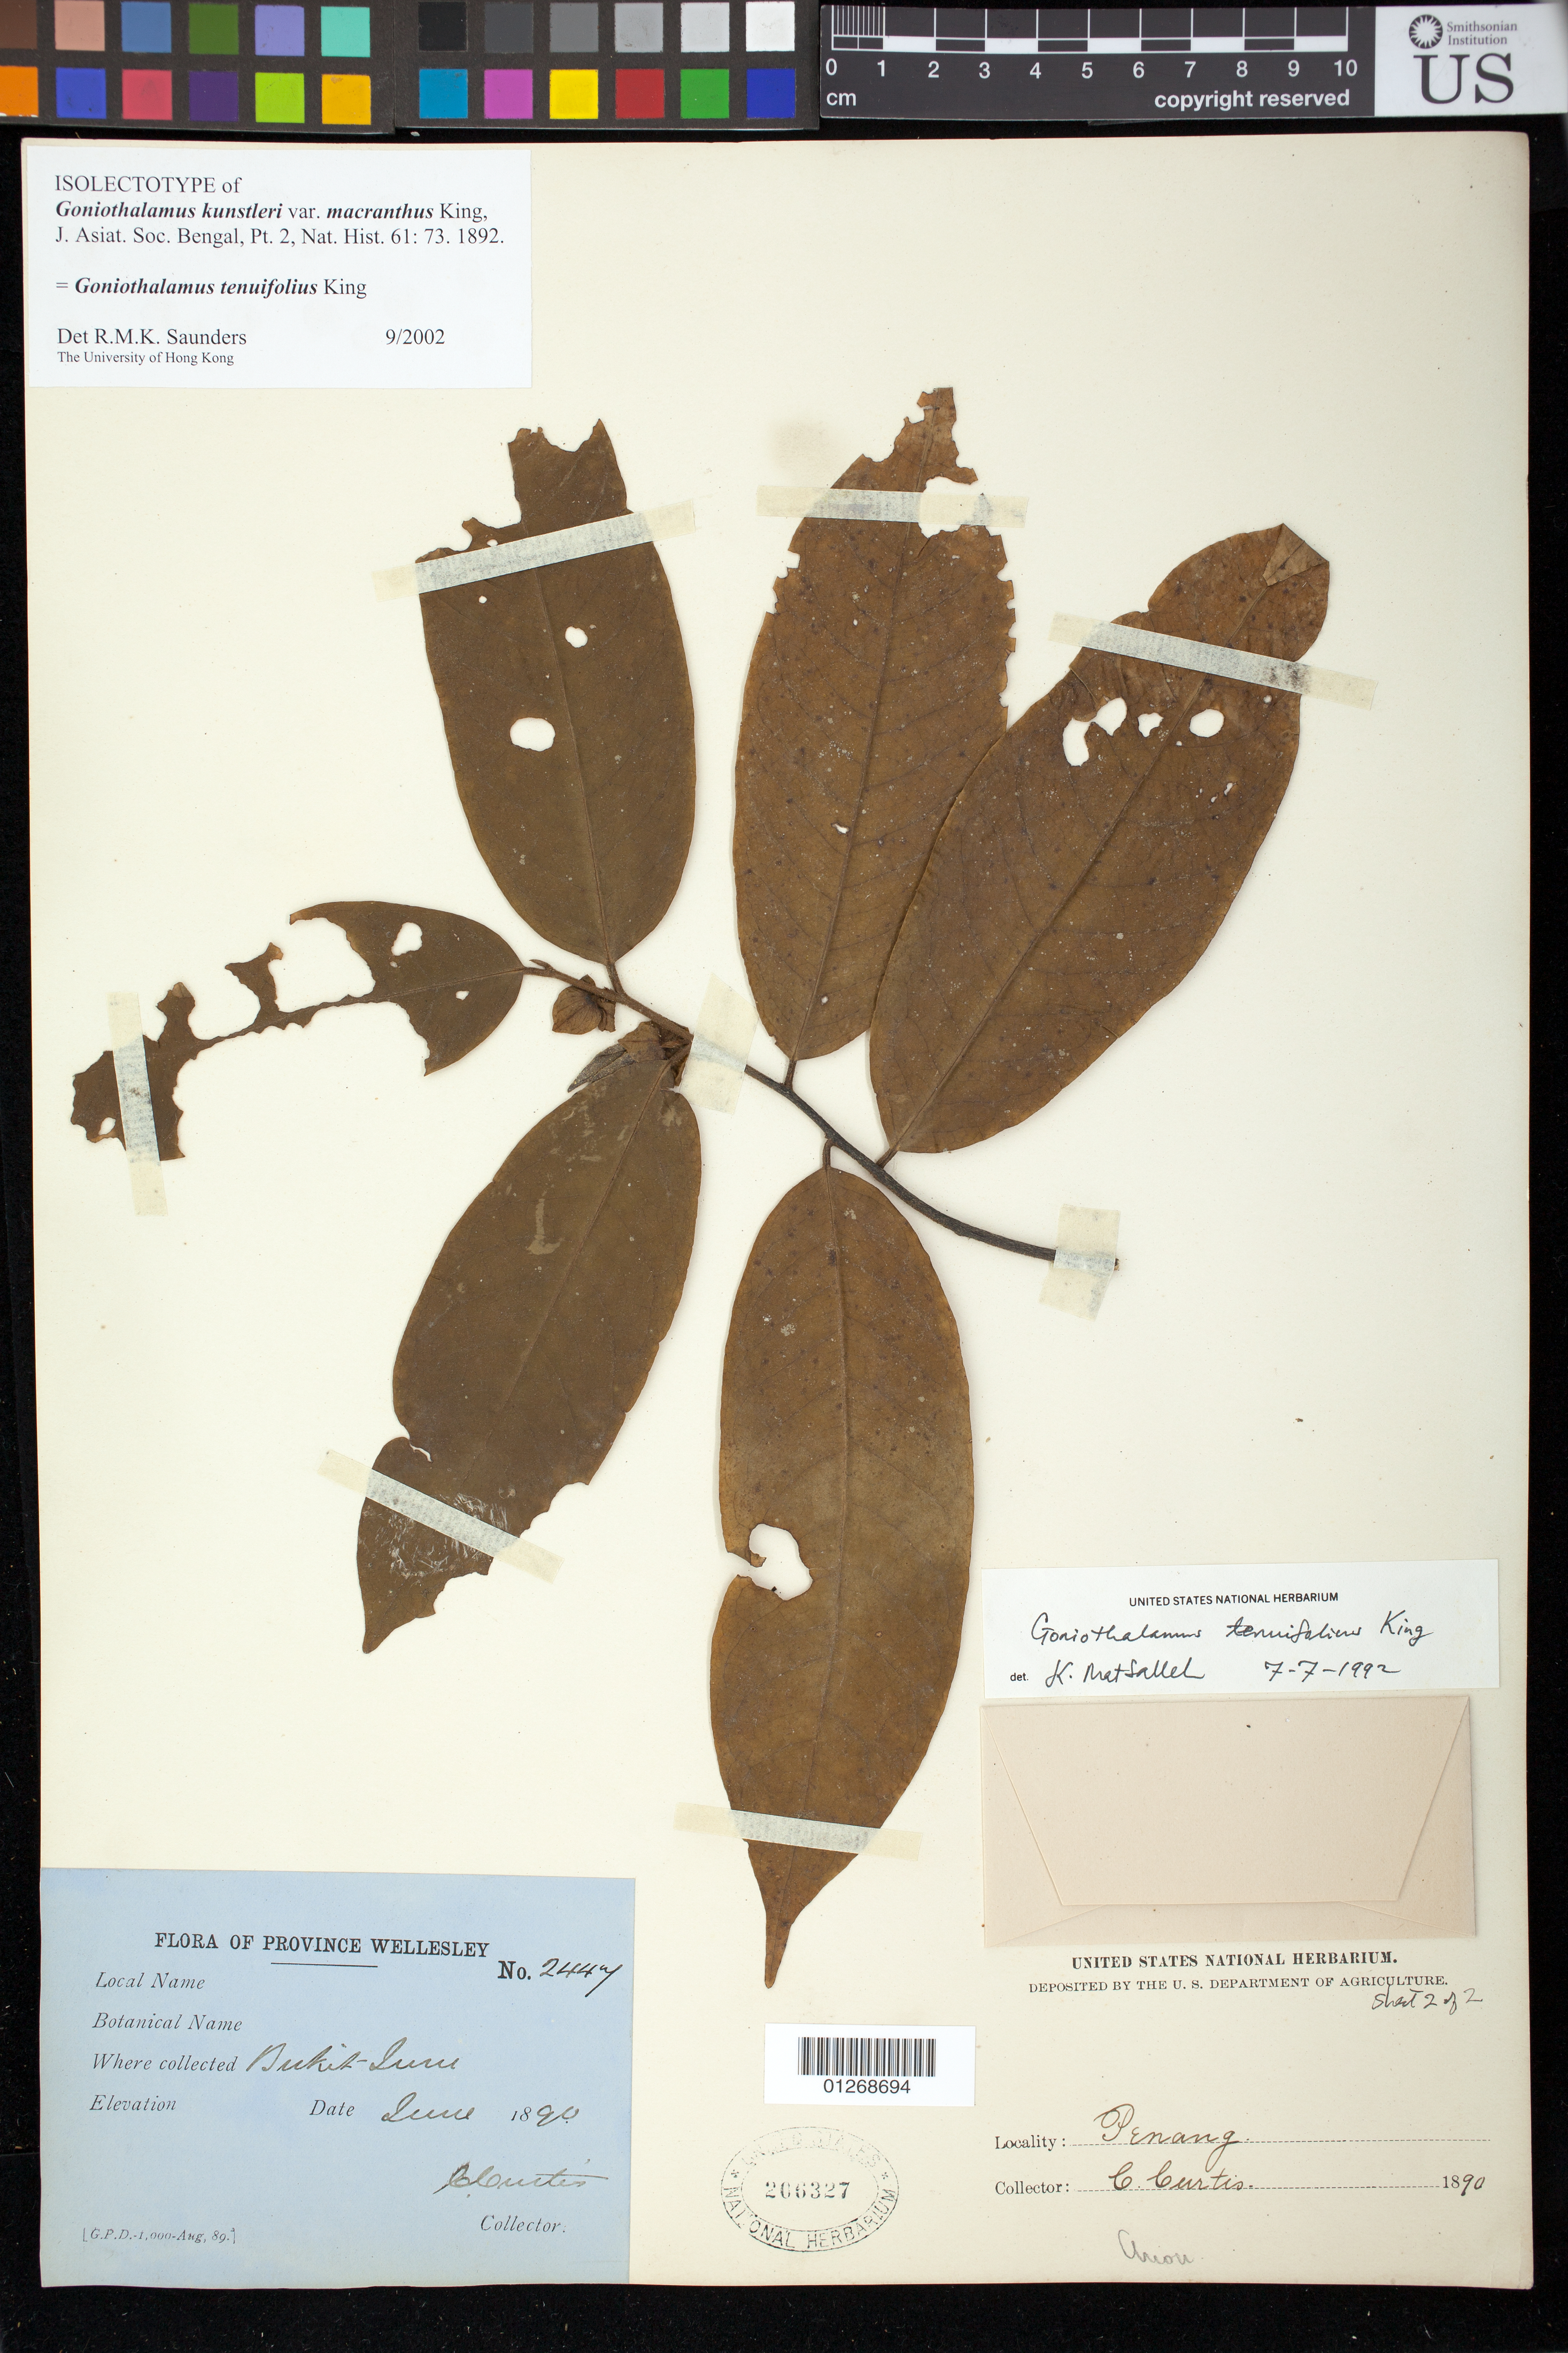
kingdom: Plantae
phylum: Tracheophyta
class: Magnoliopsida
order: Magnoliales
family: Annonaceae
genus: Goniothalamus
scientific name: Goniothalamus kunstleri var. macranthus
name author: King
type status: Isolectotype; Isosyntype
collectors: C. Curtis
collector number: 2447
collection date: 1890-06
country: Malaysia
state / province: Pinang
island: Malay Peninsula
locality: Province Wellesley, Bukit Juru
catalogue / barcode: US 206327